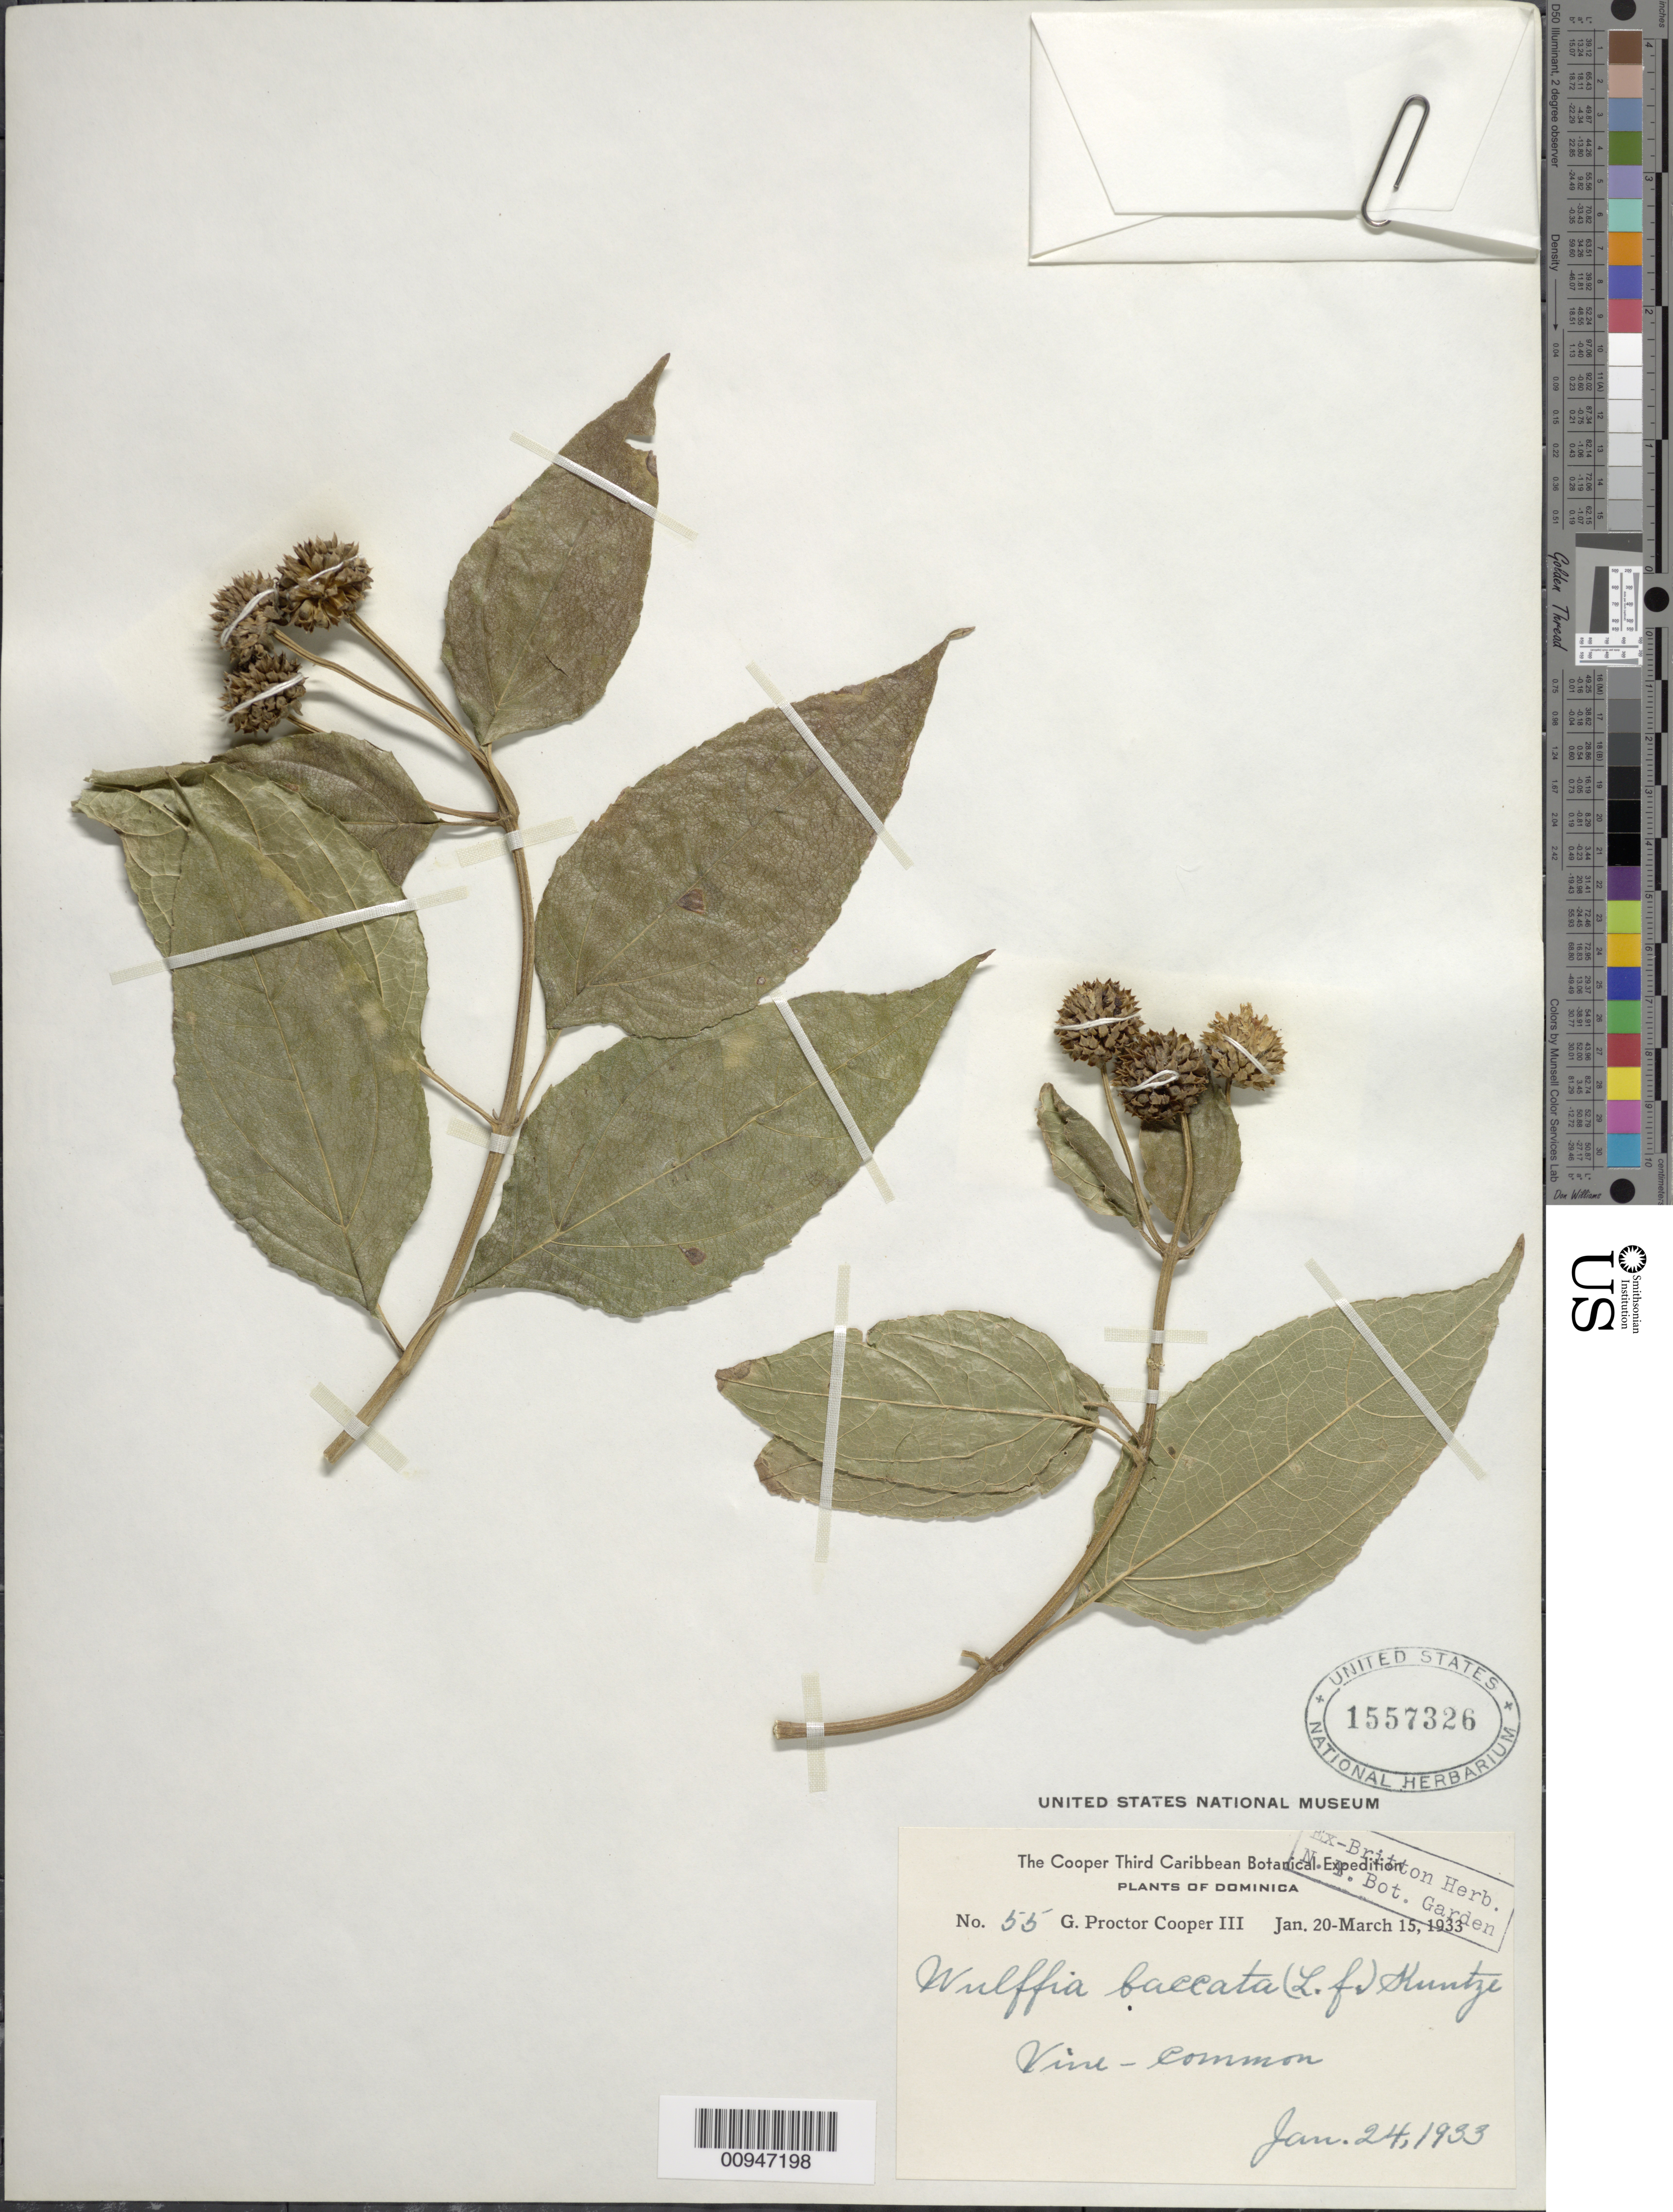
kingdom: Plantae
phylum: Tracheophyta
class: Magnoliopsida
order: Asterales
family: Asteraceae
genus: Wulffia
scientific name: Wulffia baccata var. baccata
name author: (L.) Kuntze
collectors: G. Cooper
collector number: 55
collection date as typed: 24 Jun 1933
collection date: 1933-06-24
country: Dominica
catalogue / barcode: US 1557326